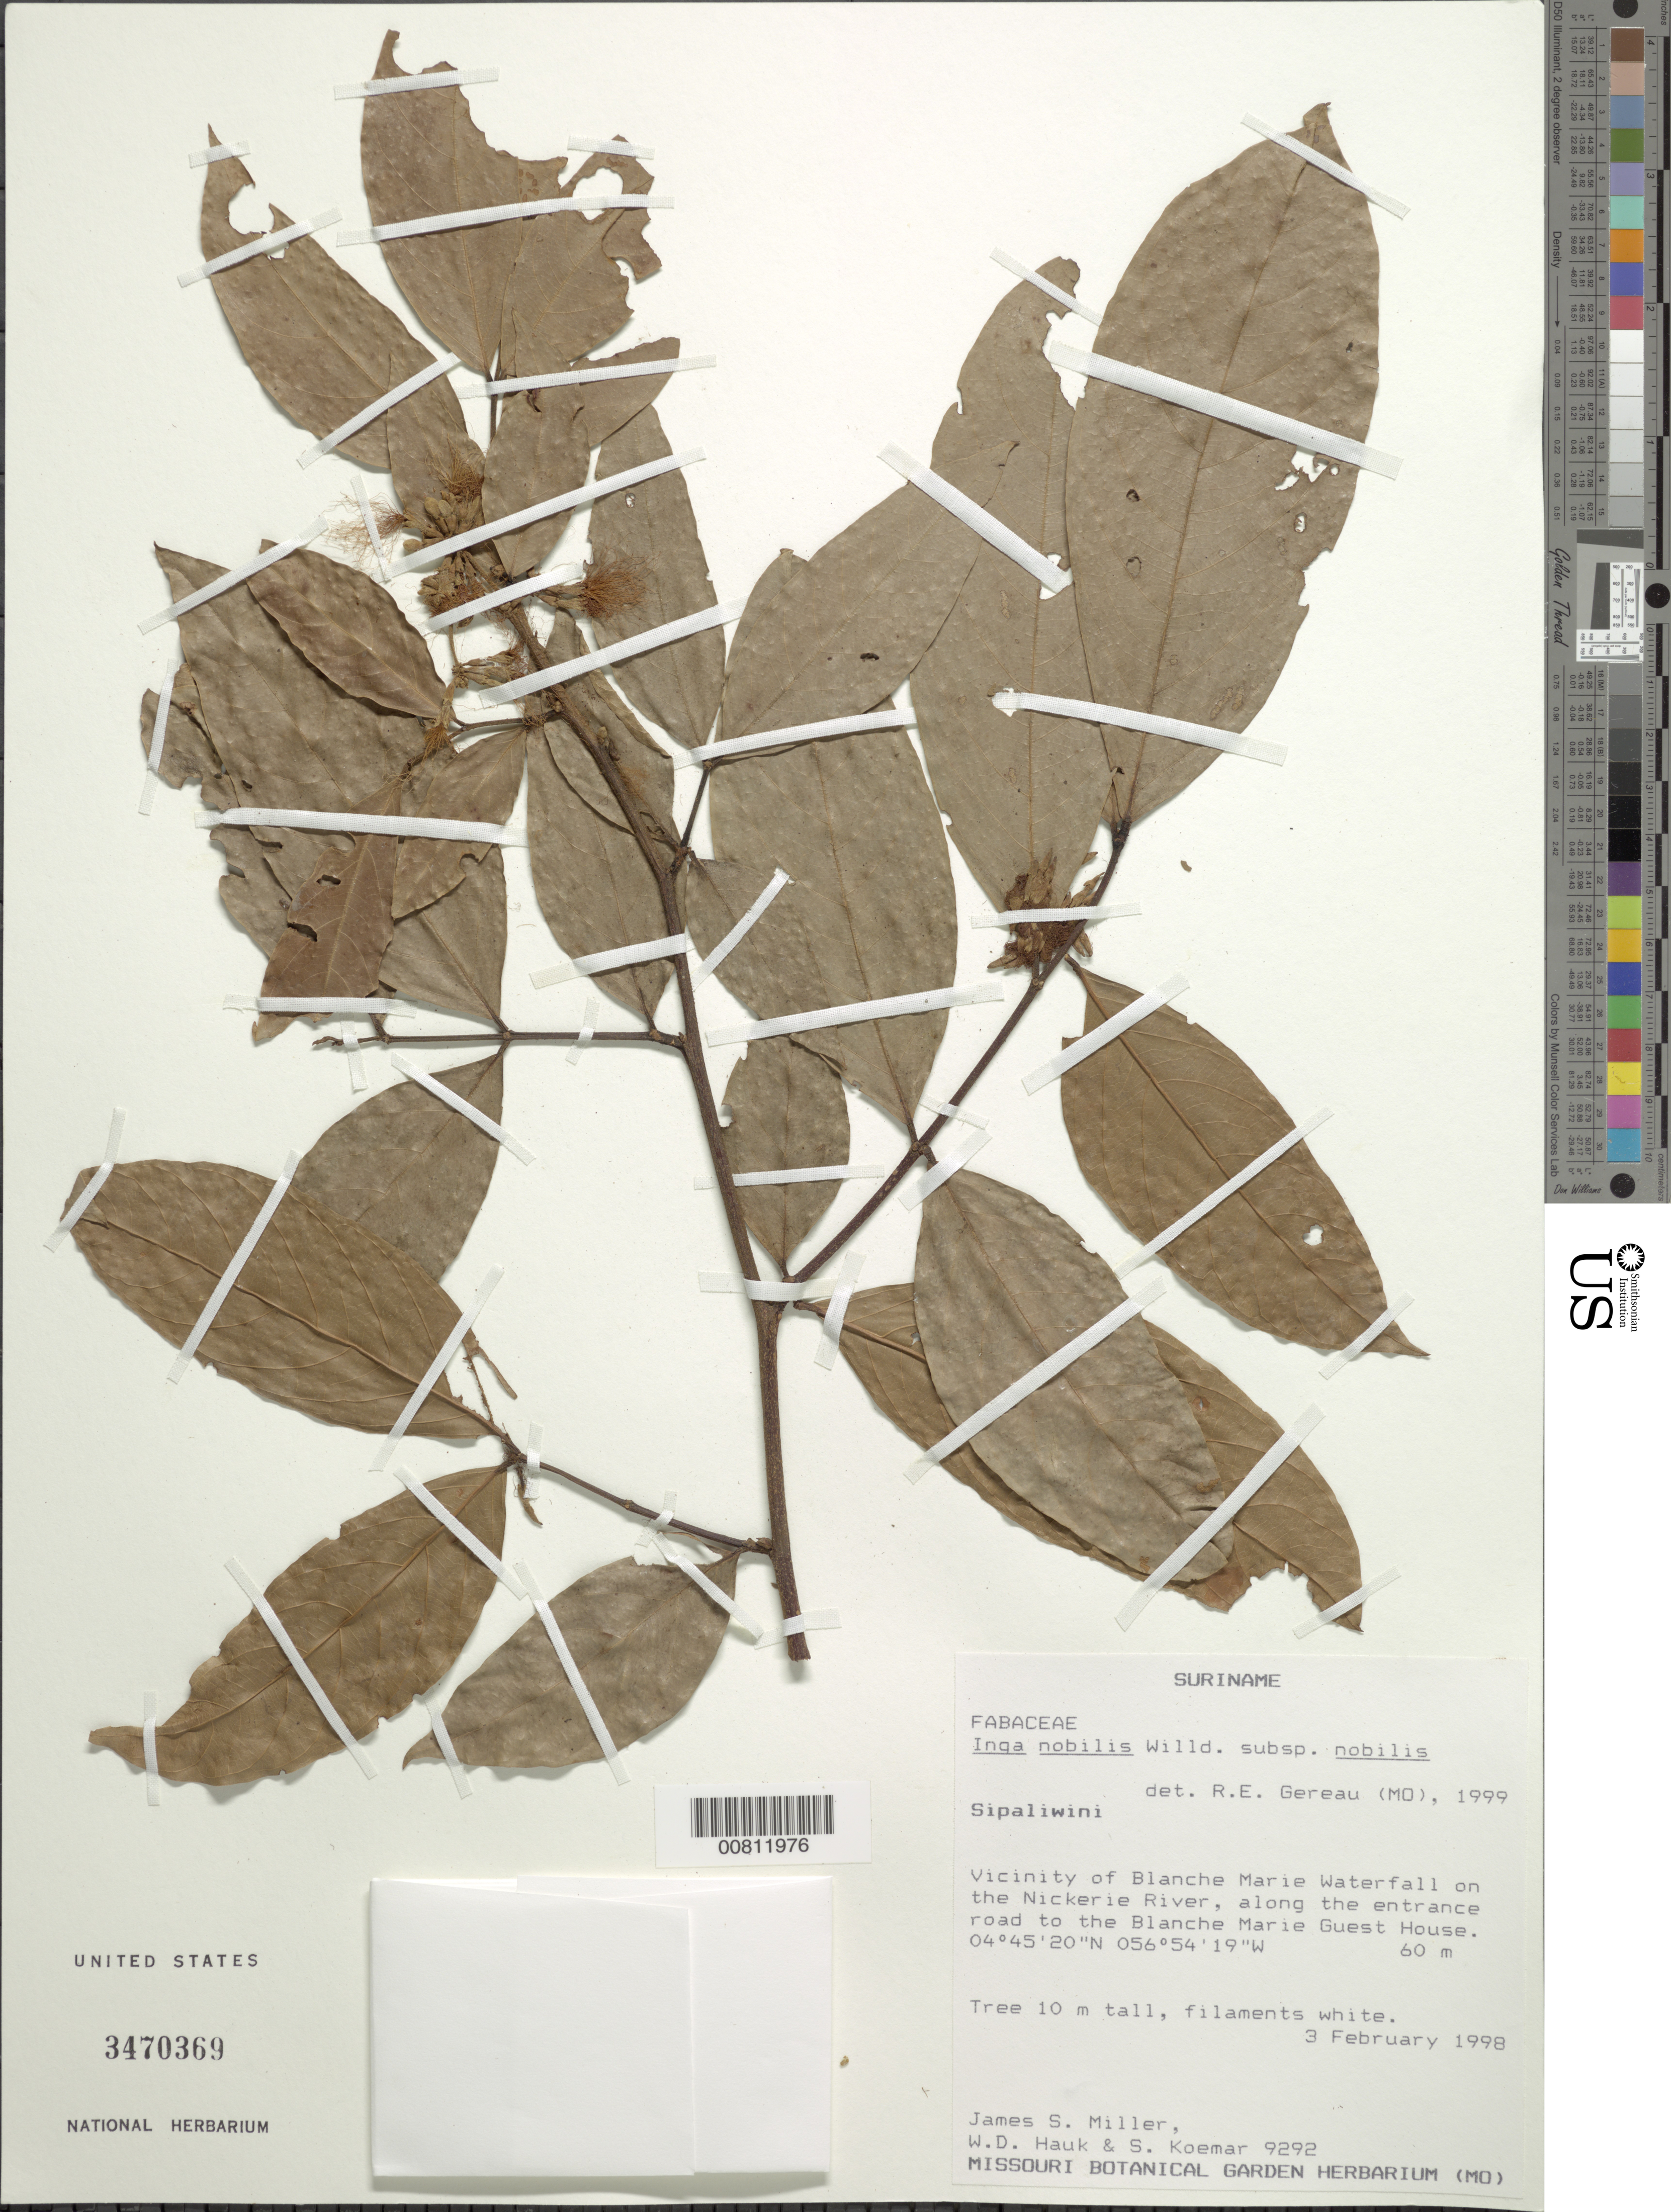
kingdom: Plantae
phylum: Tracheophyta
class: Magnoliopsida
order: Fabales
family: Fabaceae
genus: Inga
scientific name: Inga nobilis subsp. nobilis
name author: Willd.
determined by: Gereau, R. E.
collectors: J. S. Miller, S. Koemar & W. Hauk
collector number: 9292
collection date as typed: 3-Feb-98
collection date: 1998-02-03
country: Suriname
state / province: Sipaliwini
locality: Blanche Marie falls, vic., on Nickerie R., along the entrance road to Blanche Marie Guest House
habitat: Along road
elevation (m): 60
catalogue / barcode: US 3470369